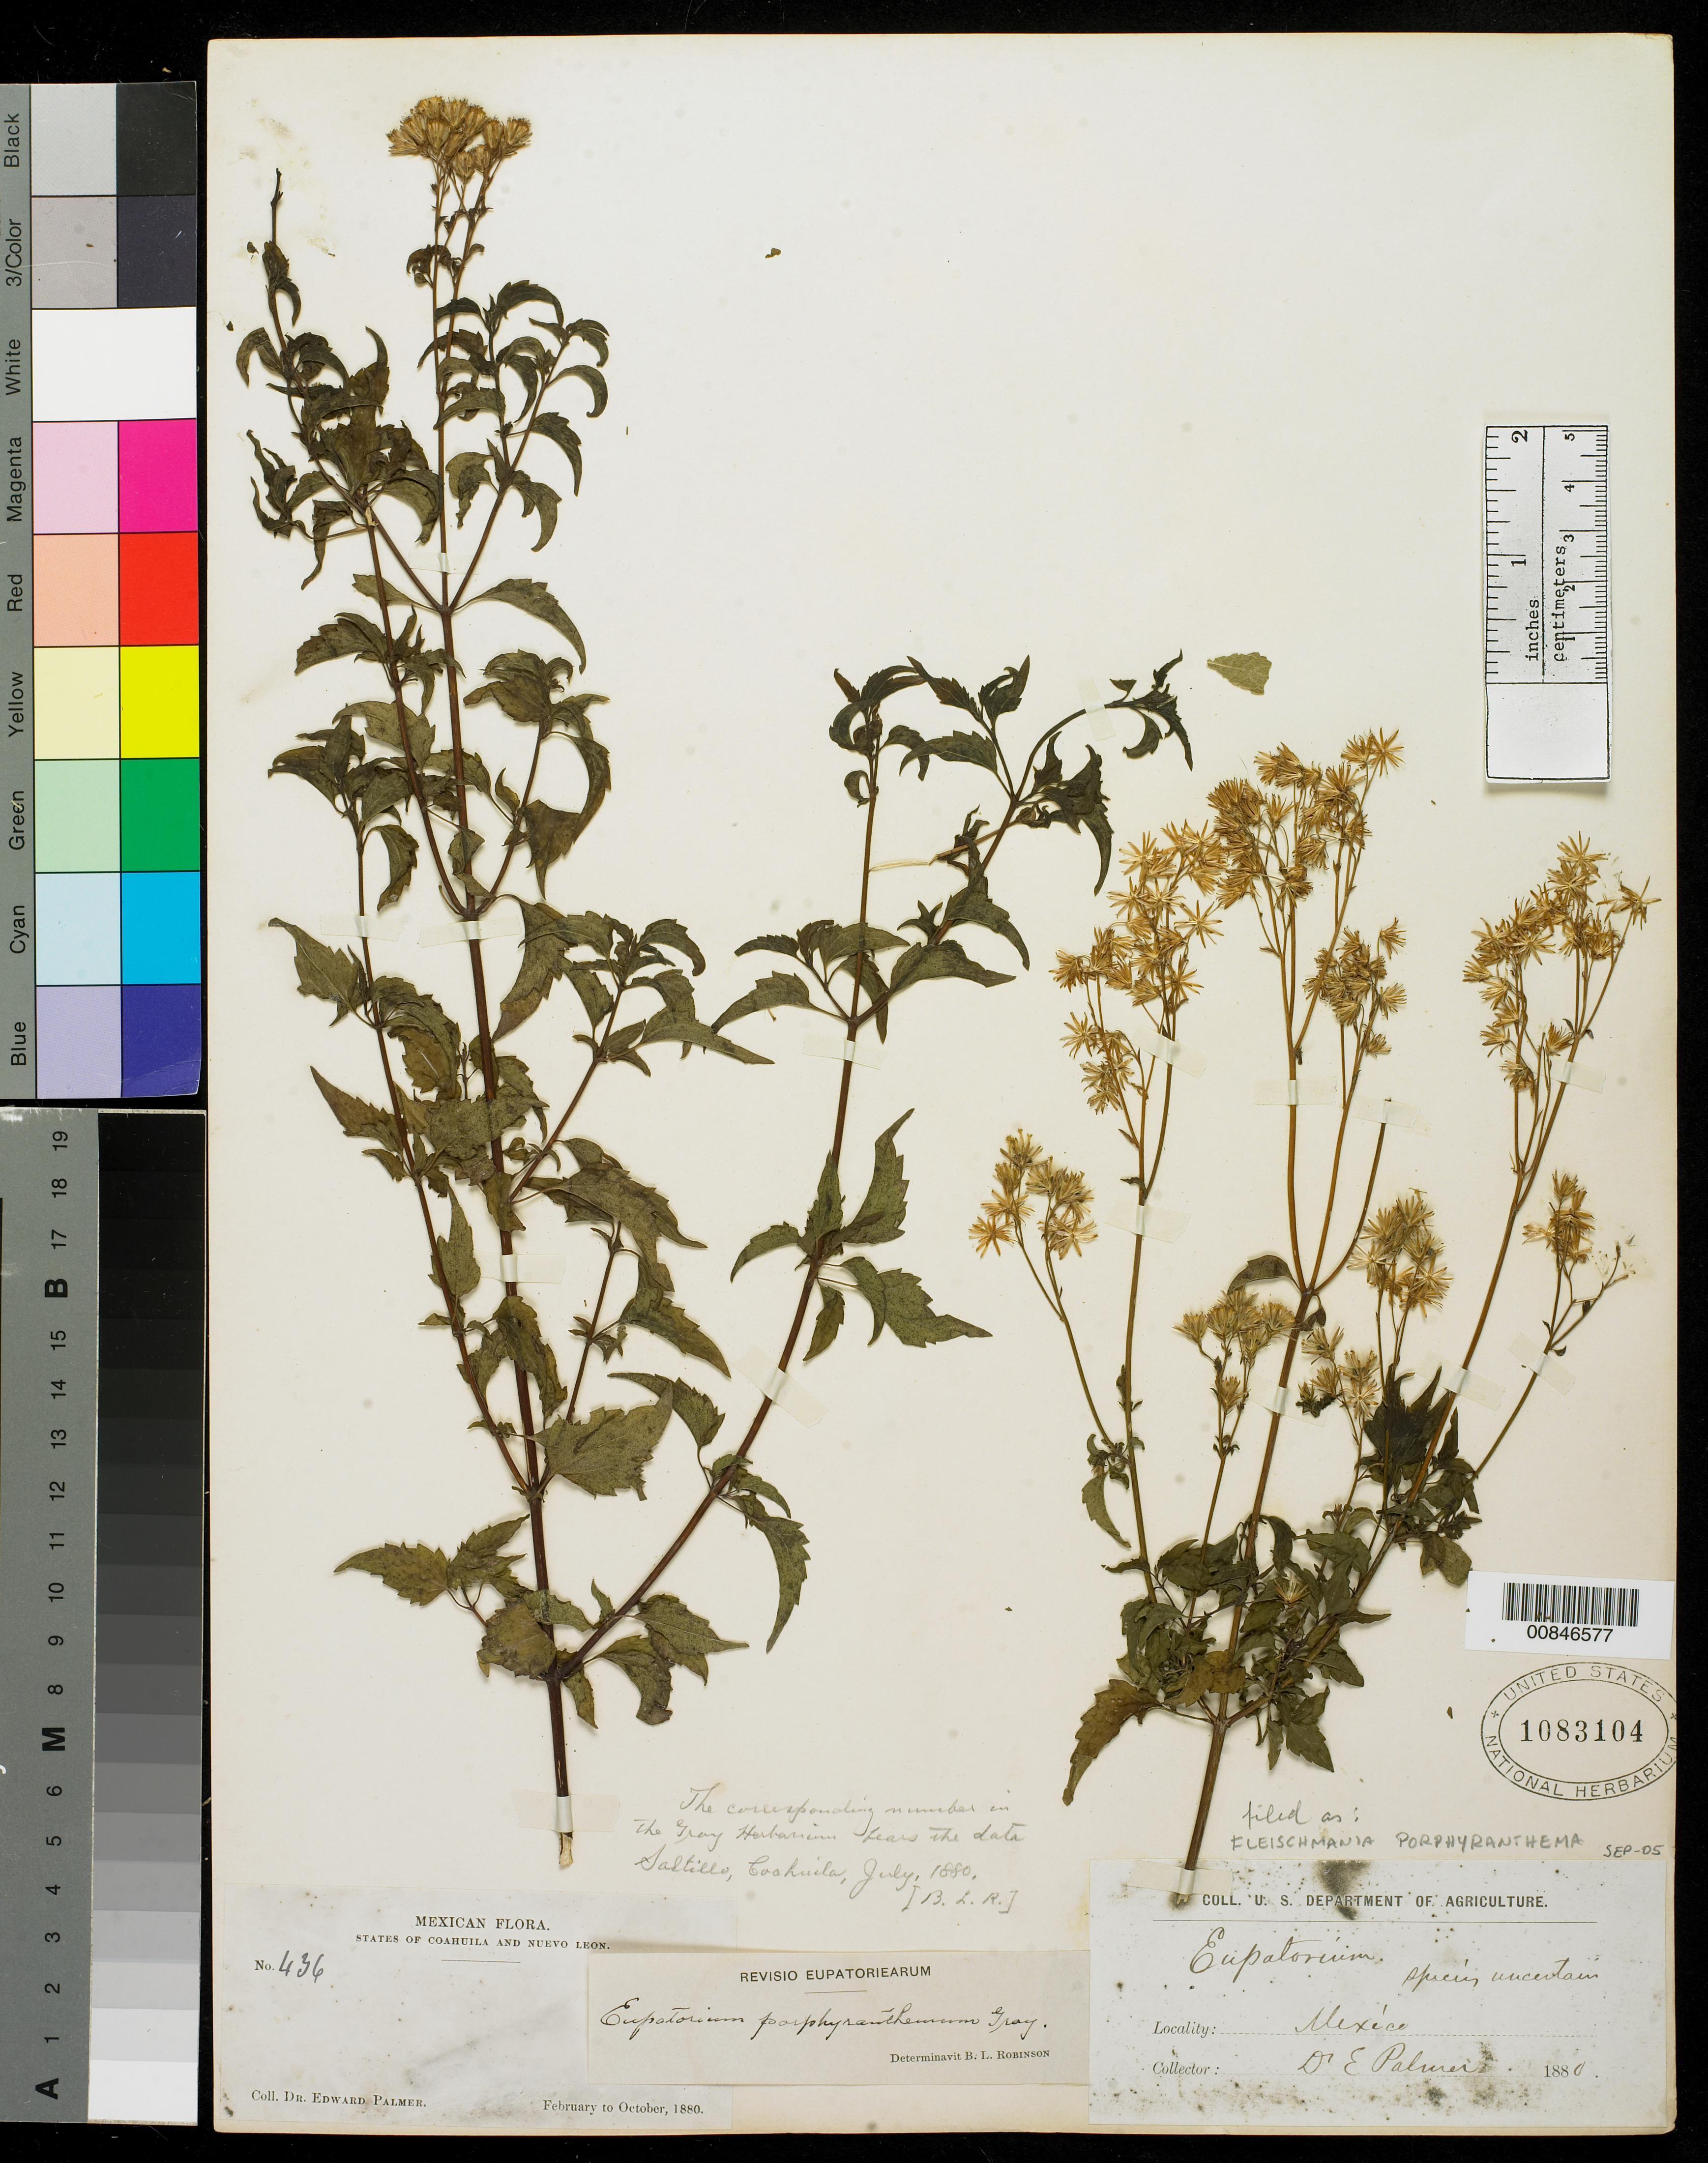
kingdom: Plantae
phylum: Tracheophyta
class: Magnoliopsida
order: Asterales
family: Asteraceae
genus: Fleischmannia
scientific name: Fleischmannia porphyranthema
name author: (A. Gray) R.M. King & H. Rob.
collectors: E. Palmer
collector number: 301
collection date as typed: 10 Nov 1902 to 20 Nov 1902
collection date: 1902-11-10/1902-11-20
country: Mexico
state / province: Coahuila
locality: Near Saltillo, Coahuila.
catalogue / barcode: US 397854